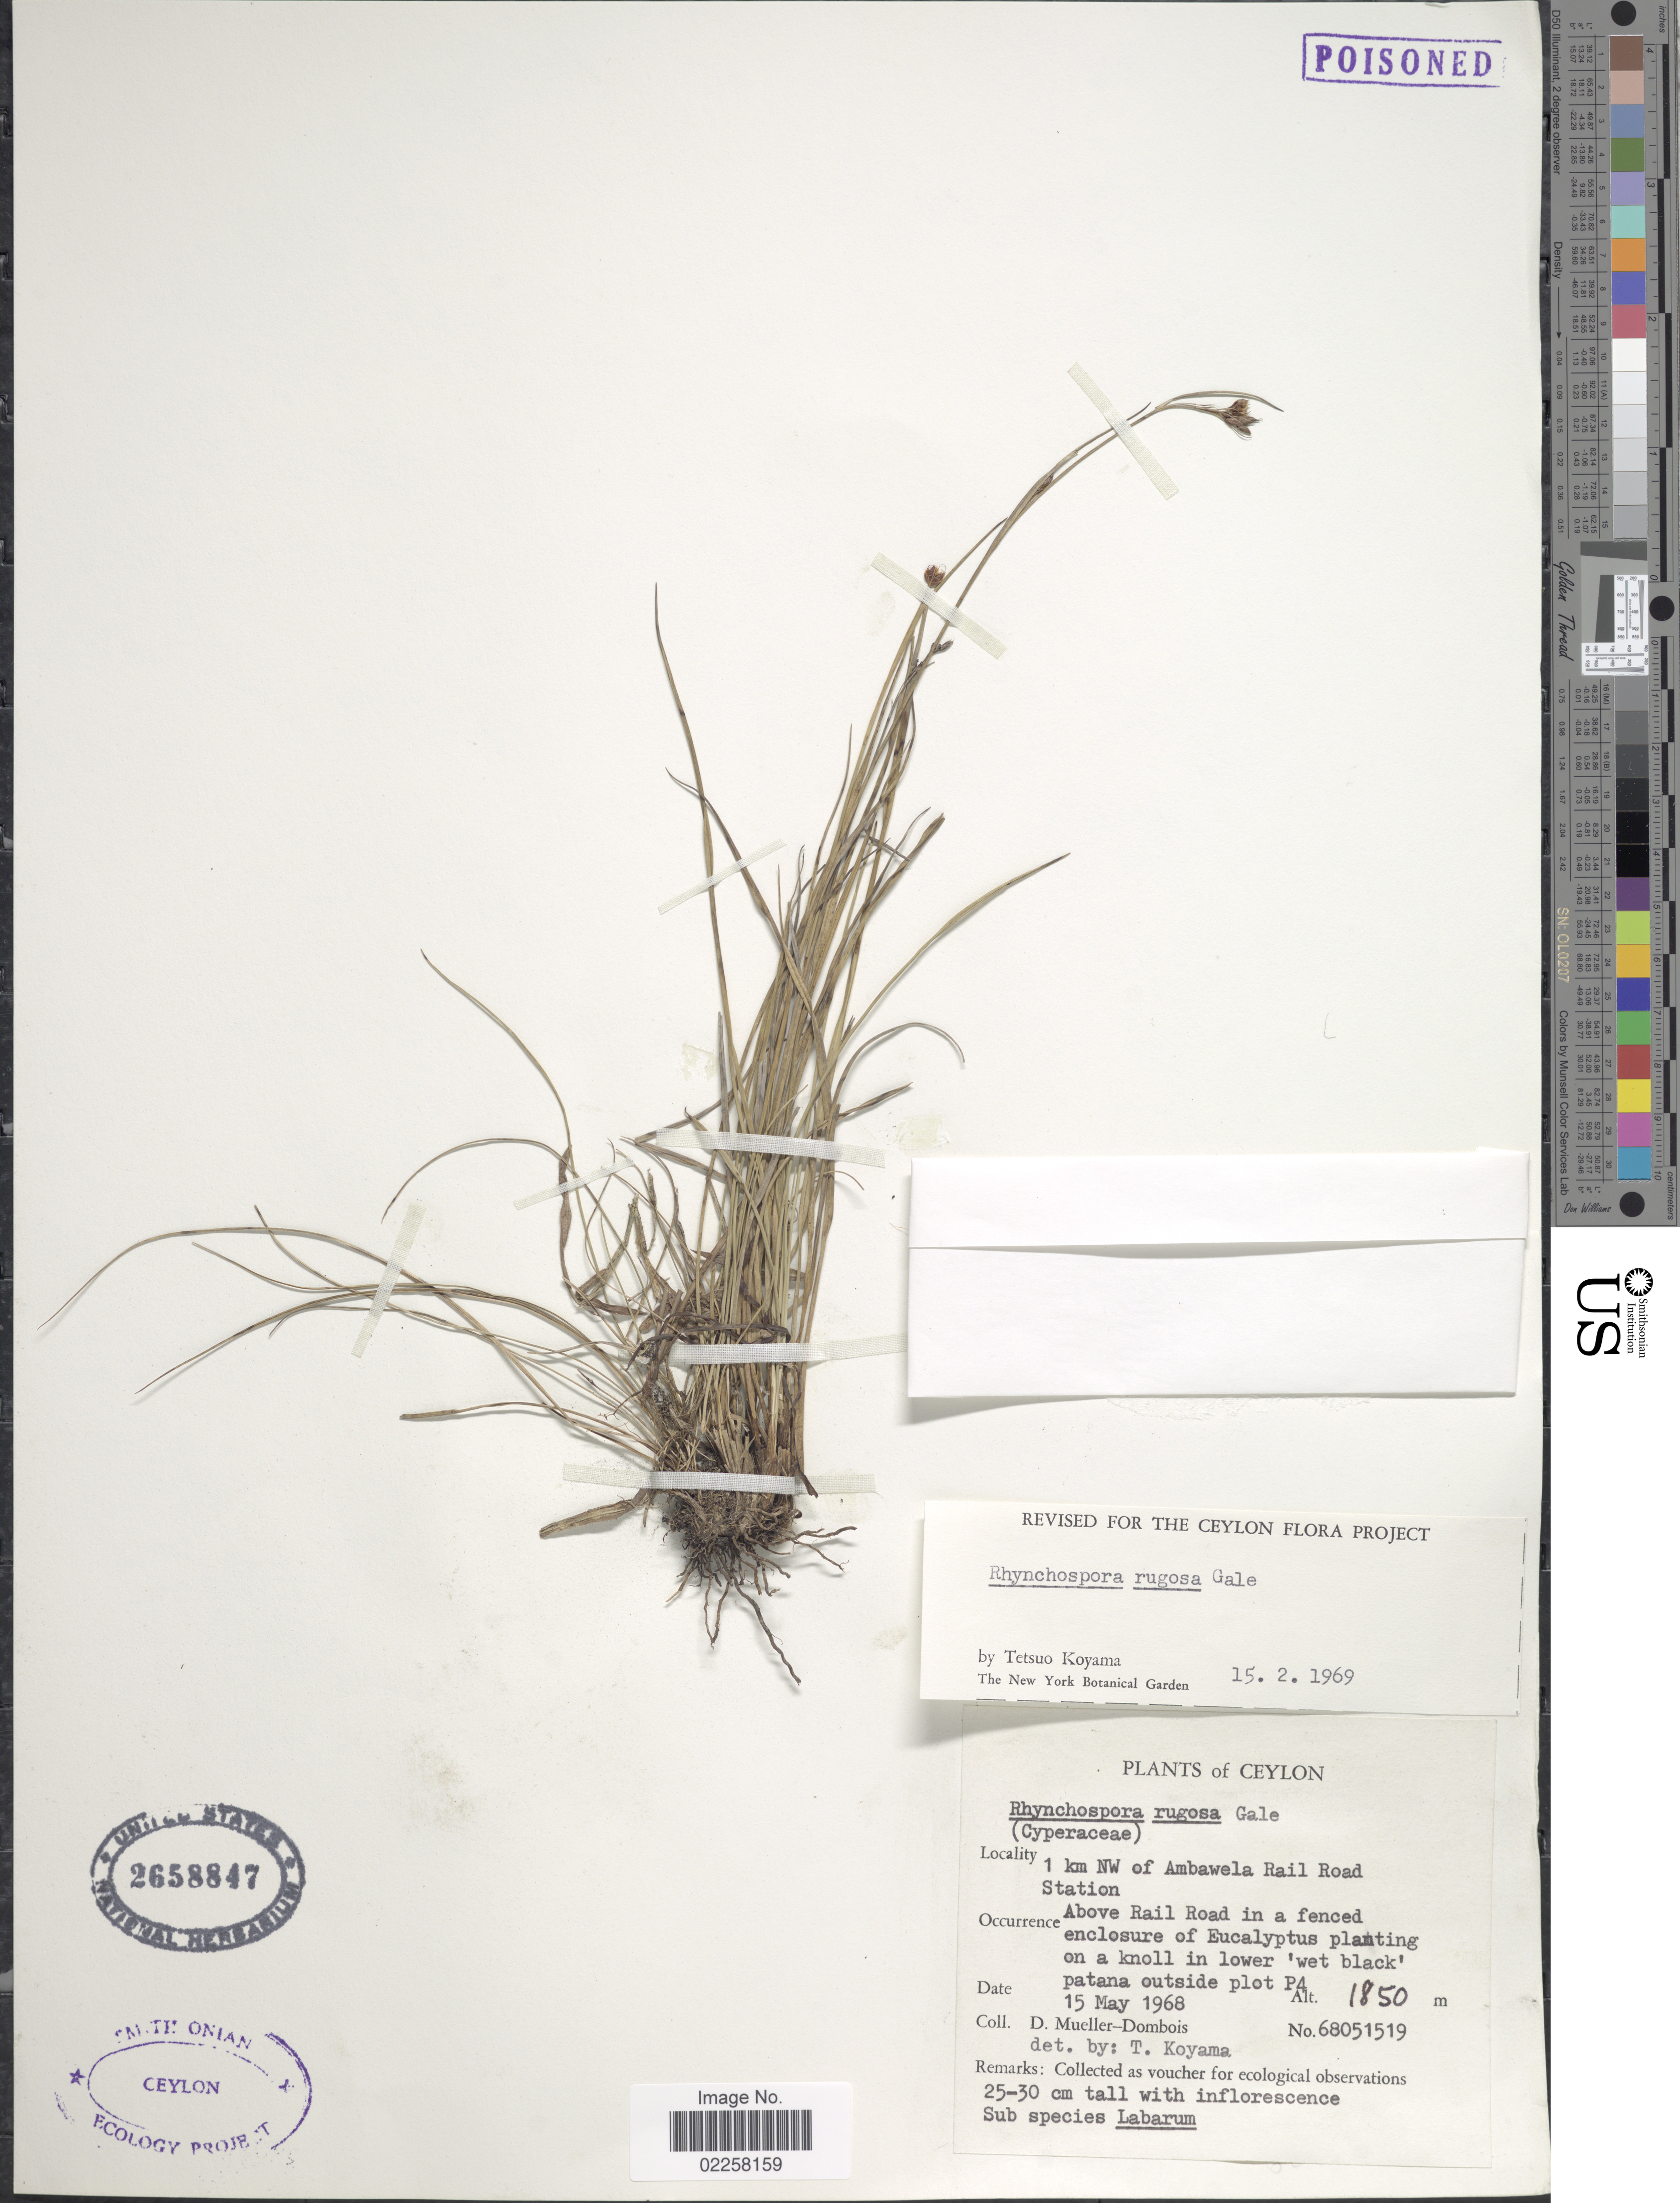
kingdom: Plantae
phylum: Tracheophyta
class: Liliopsida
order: Poales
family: Cyperaceae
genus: Rhynchospora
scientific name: Rhynchospora rugosa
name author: (Vahl) Gale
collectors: D. Mueller-Dombois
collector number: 68051519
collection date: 1968-05-15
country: Sri Lanka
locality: Ceylon. 1 km NW of Ambawela Rail Road Station. Outside plot P4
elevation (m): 1850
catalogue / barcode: US 2658847